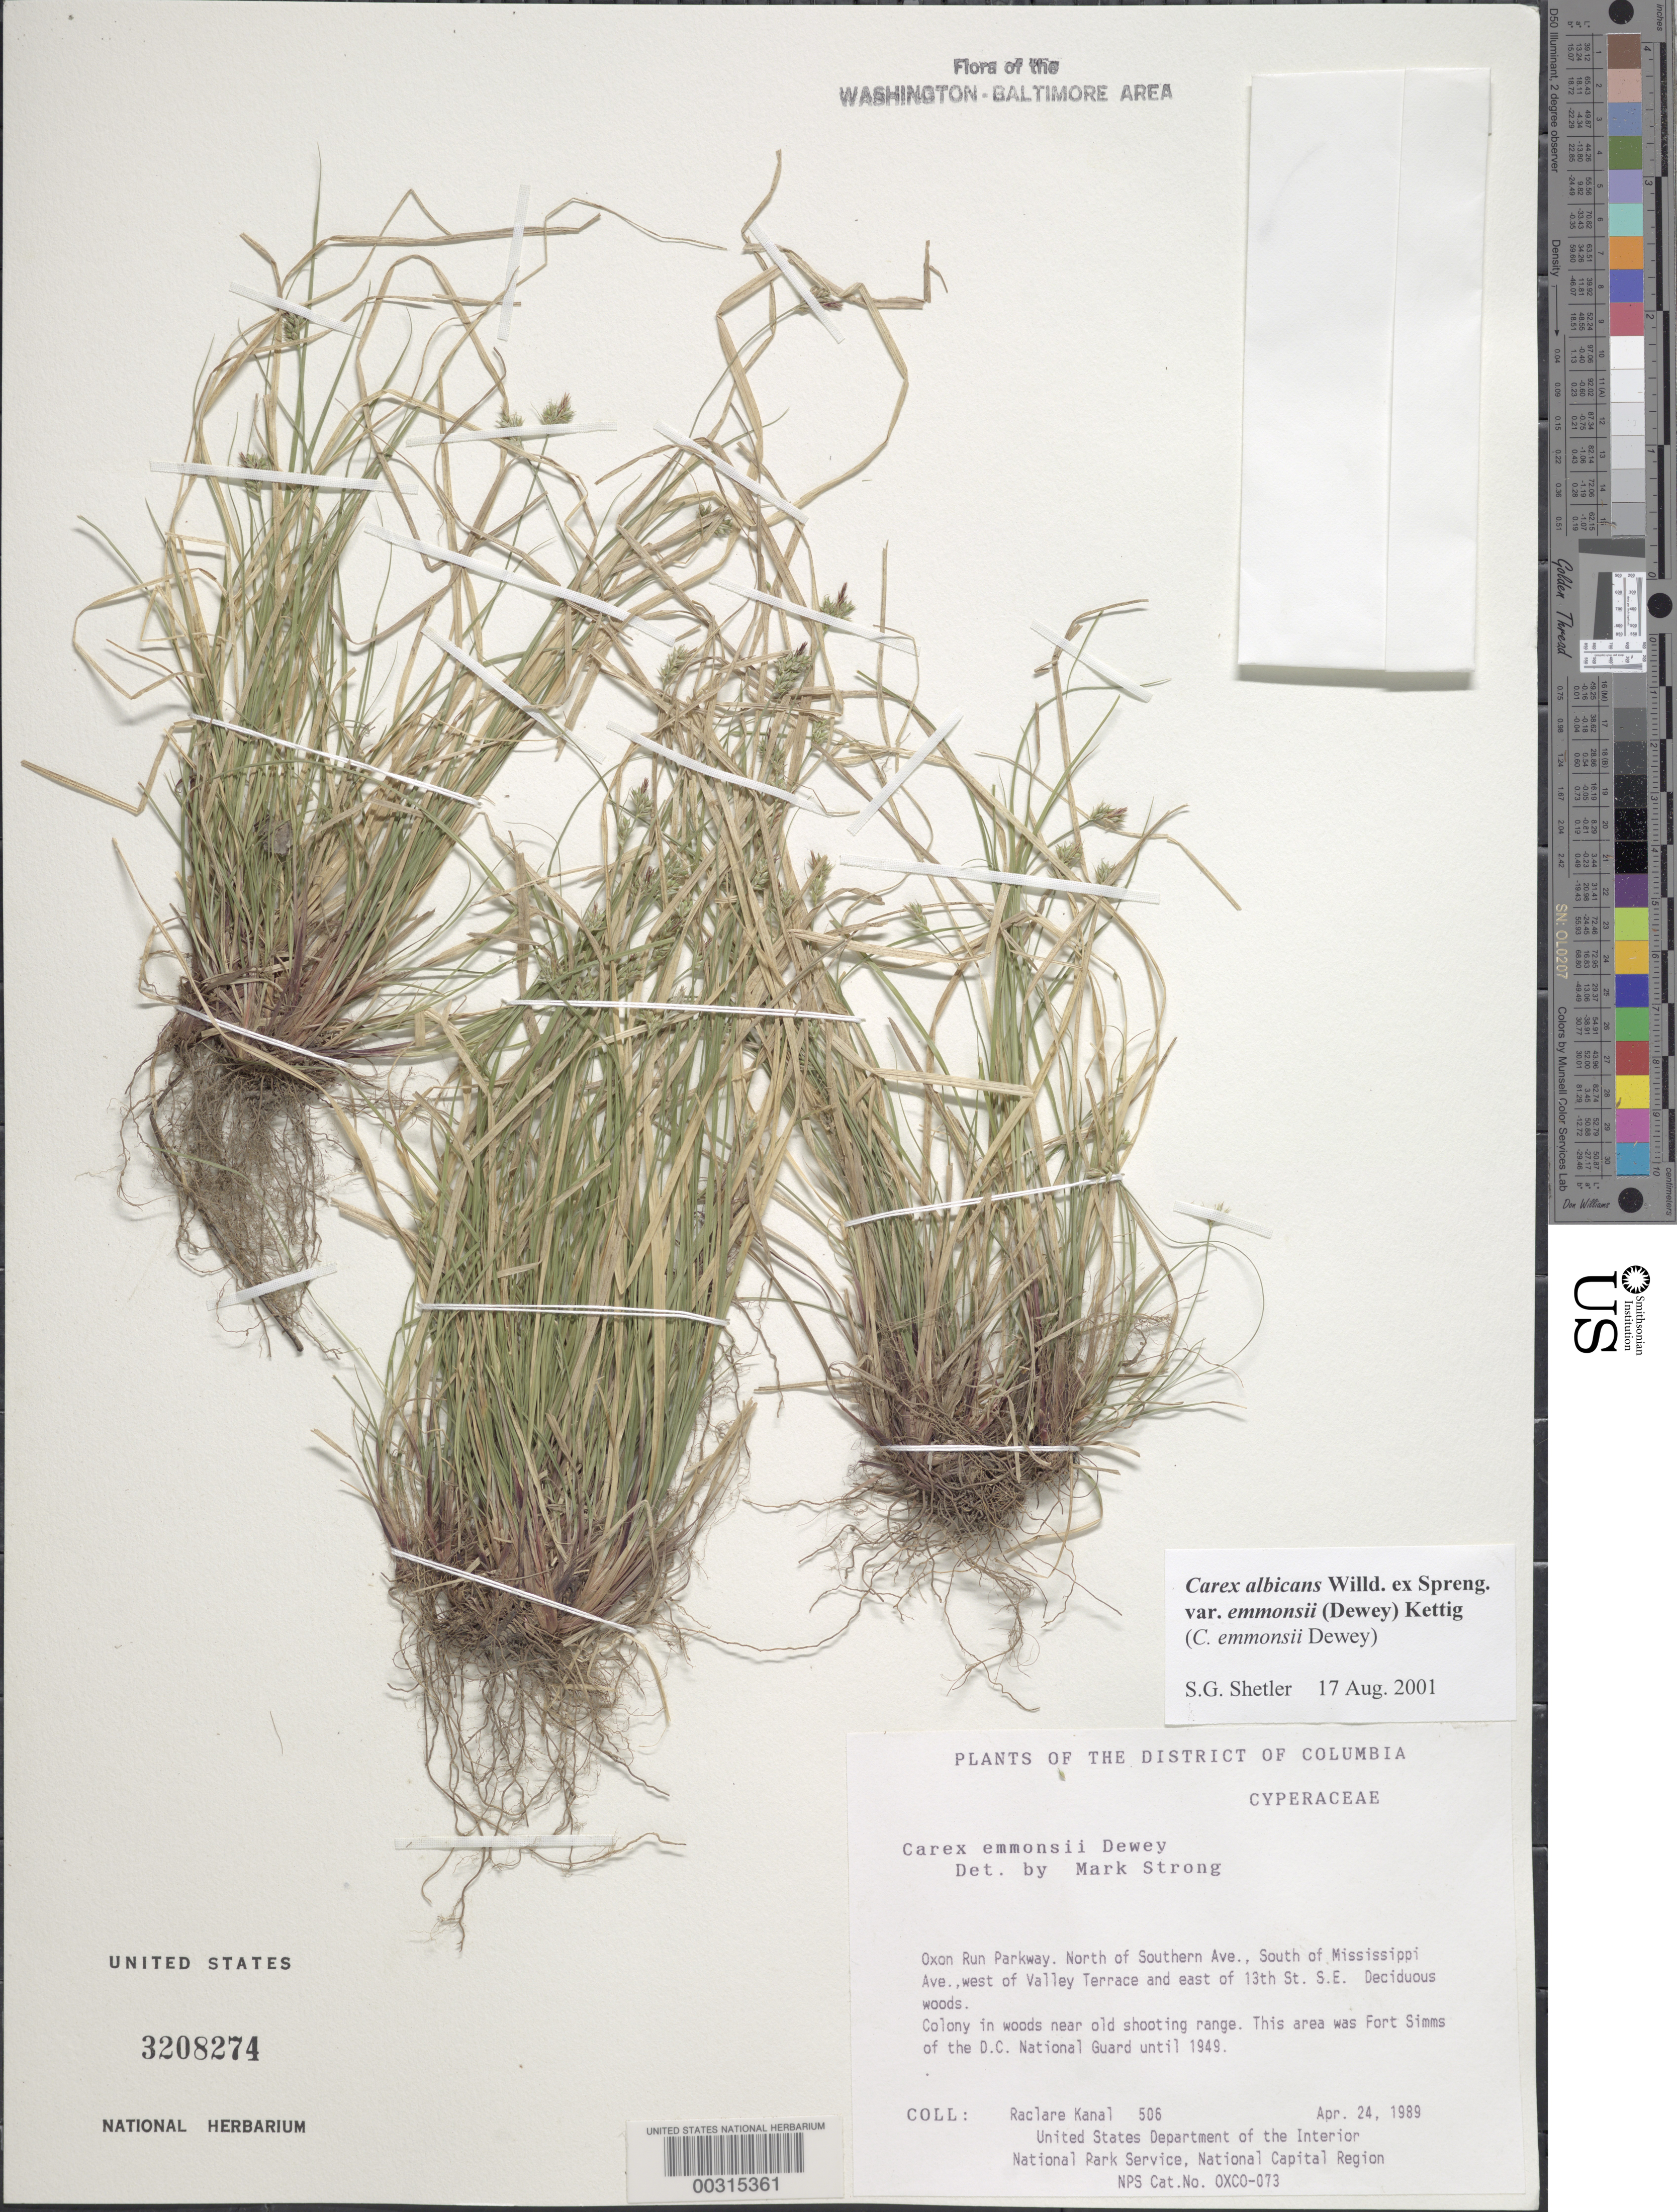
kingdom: Plantae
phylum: Tracheophyta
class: Liliopsida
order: Poales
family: Cyperaceae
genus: Carex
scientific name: Carex emmonsii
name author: Dewey ex Torr.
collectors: R. Kanal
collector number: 506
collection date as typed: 24 Apr 1989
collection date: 1989-04-24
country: United States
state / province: Maryland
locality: Oxon Run Parkway, N of Southern Ave, S of Mississippi Ave, W of the Valley Terrace and E of 13th St, SE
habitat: Deciduous, woods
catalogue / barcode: US 3208274